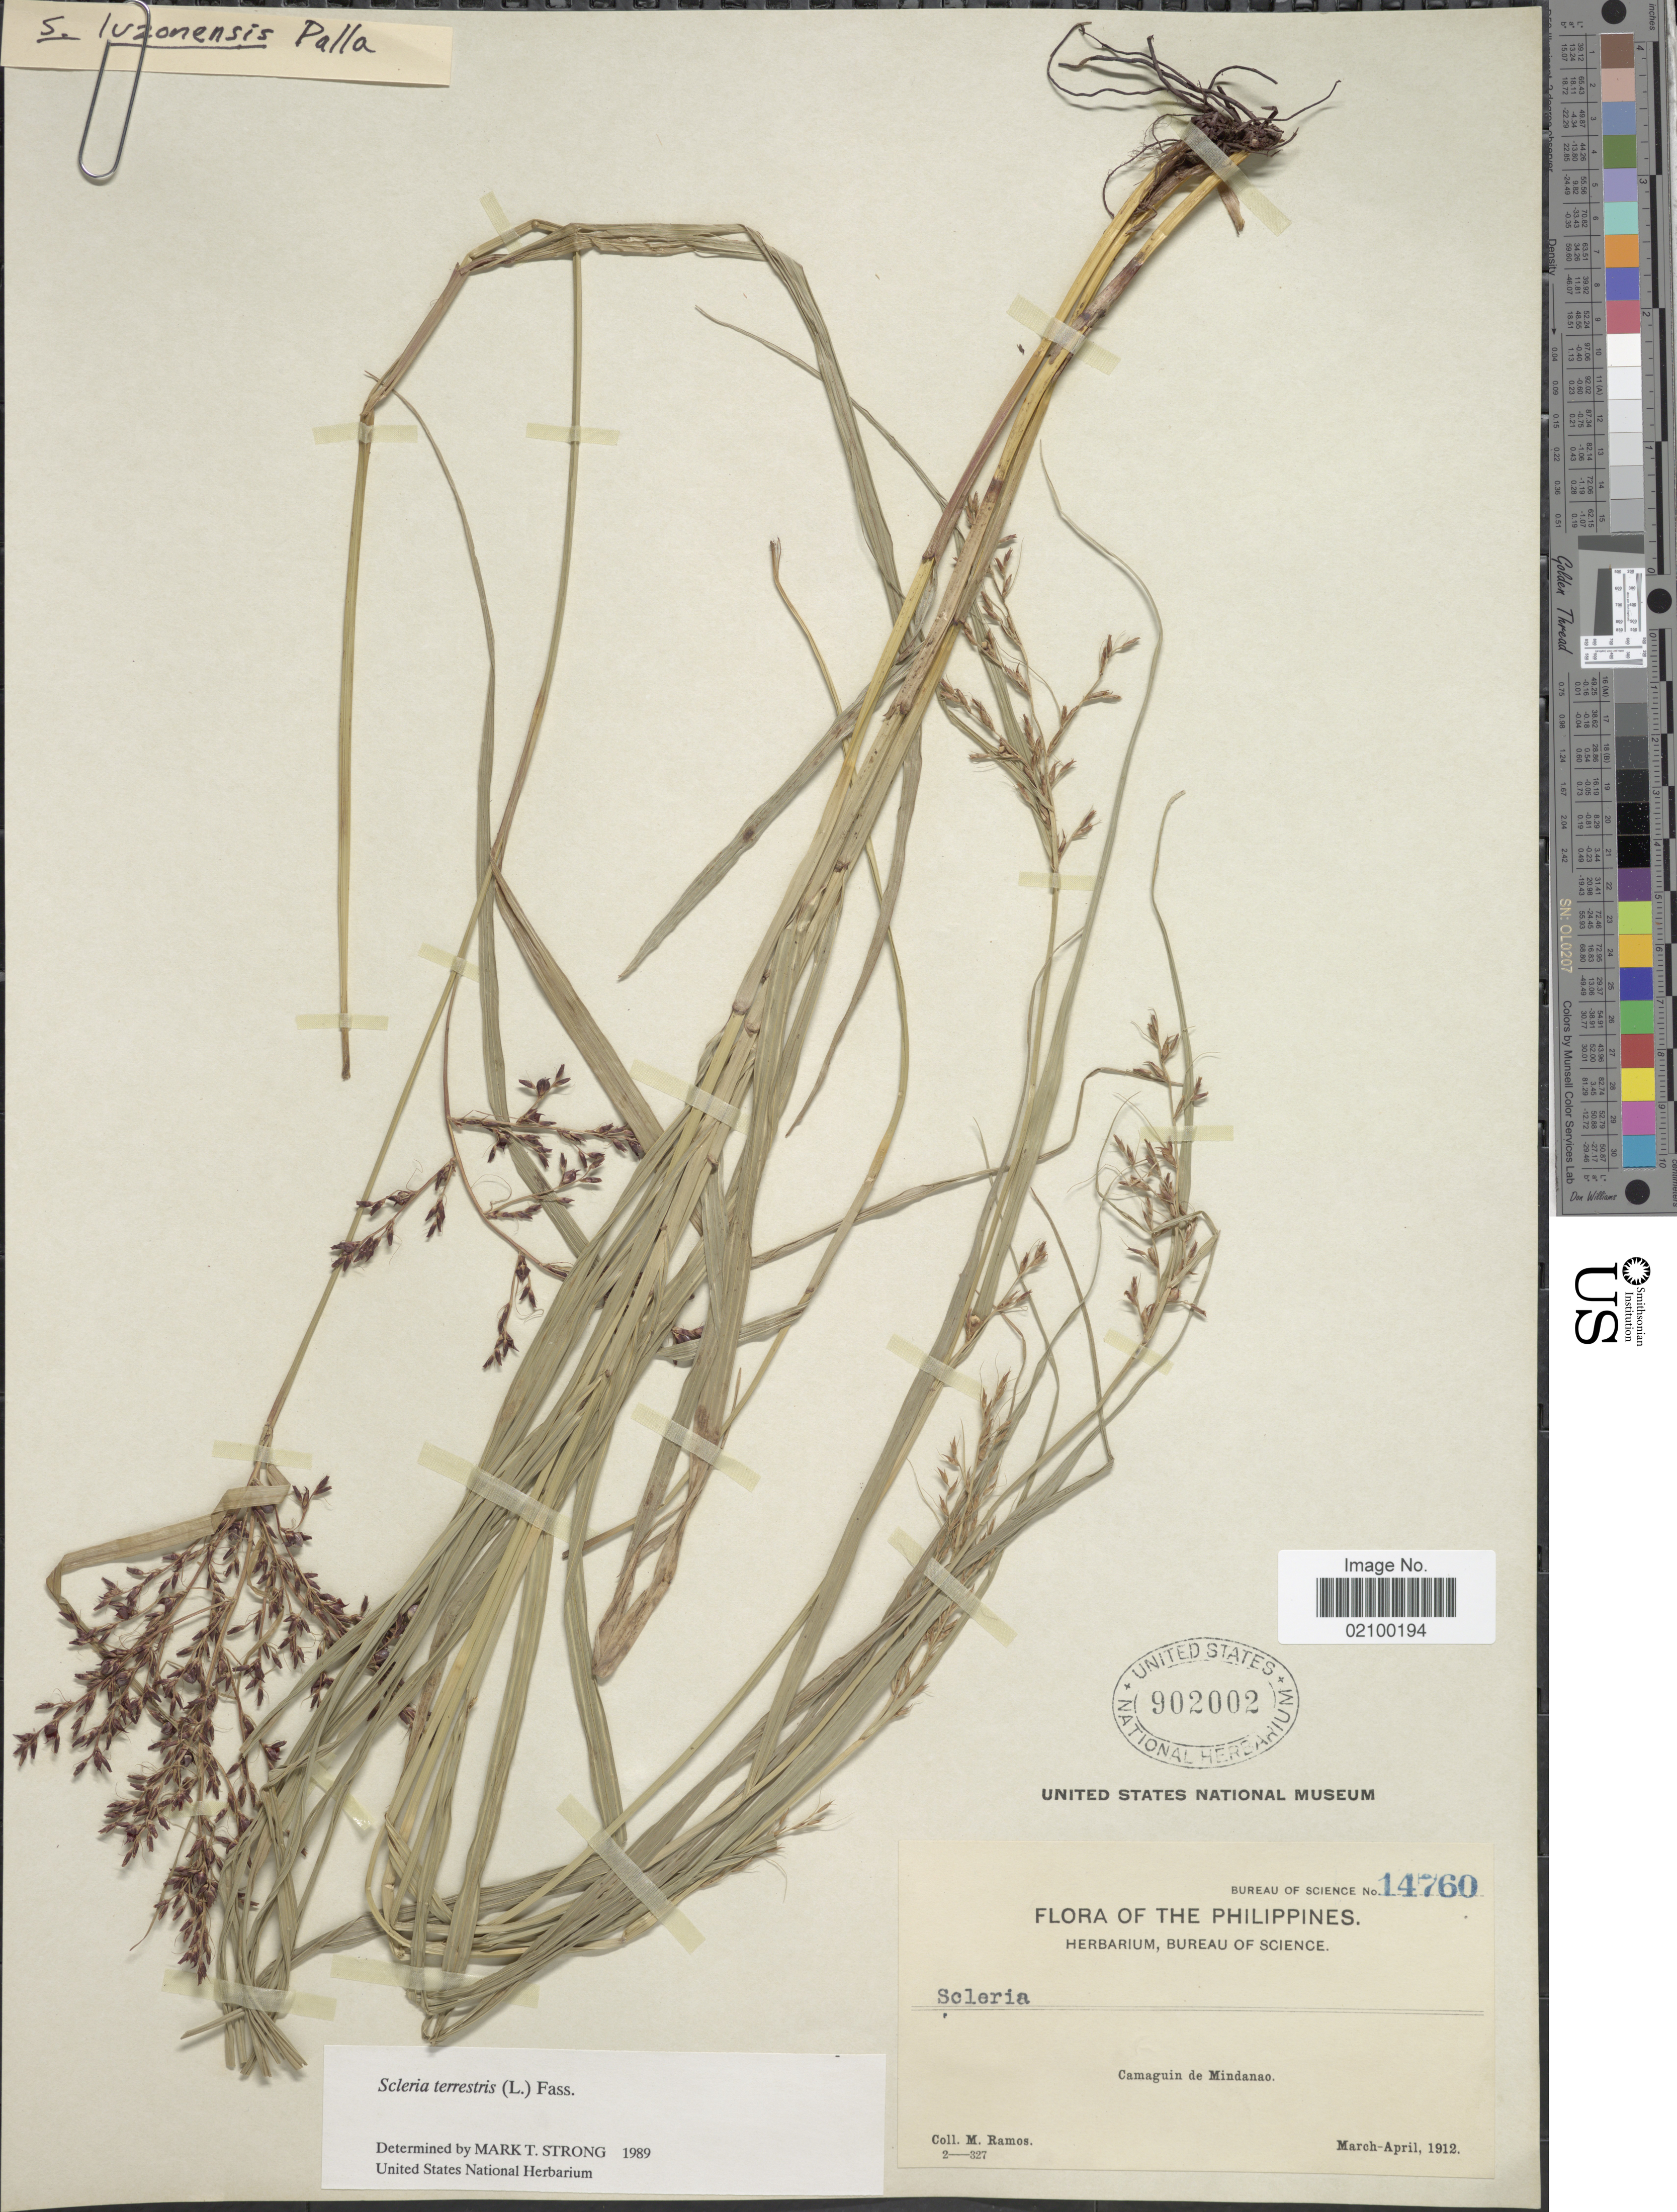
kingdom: Plantae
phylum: Tracheophyta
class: Liliopsida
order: Poales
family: Cyperaceae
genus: Scleria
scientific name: Scleria terrestris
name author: (L.) Fassett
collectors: M. Ramos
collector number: Bureau of Science 14760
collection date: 1912-03/1912-04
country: Philippines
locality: Camaguin de Mindanao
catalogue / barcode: US 902002